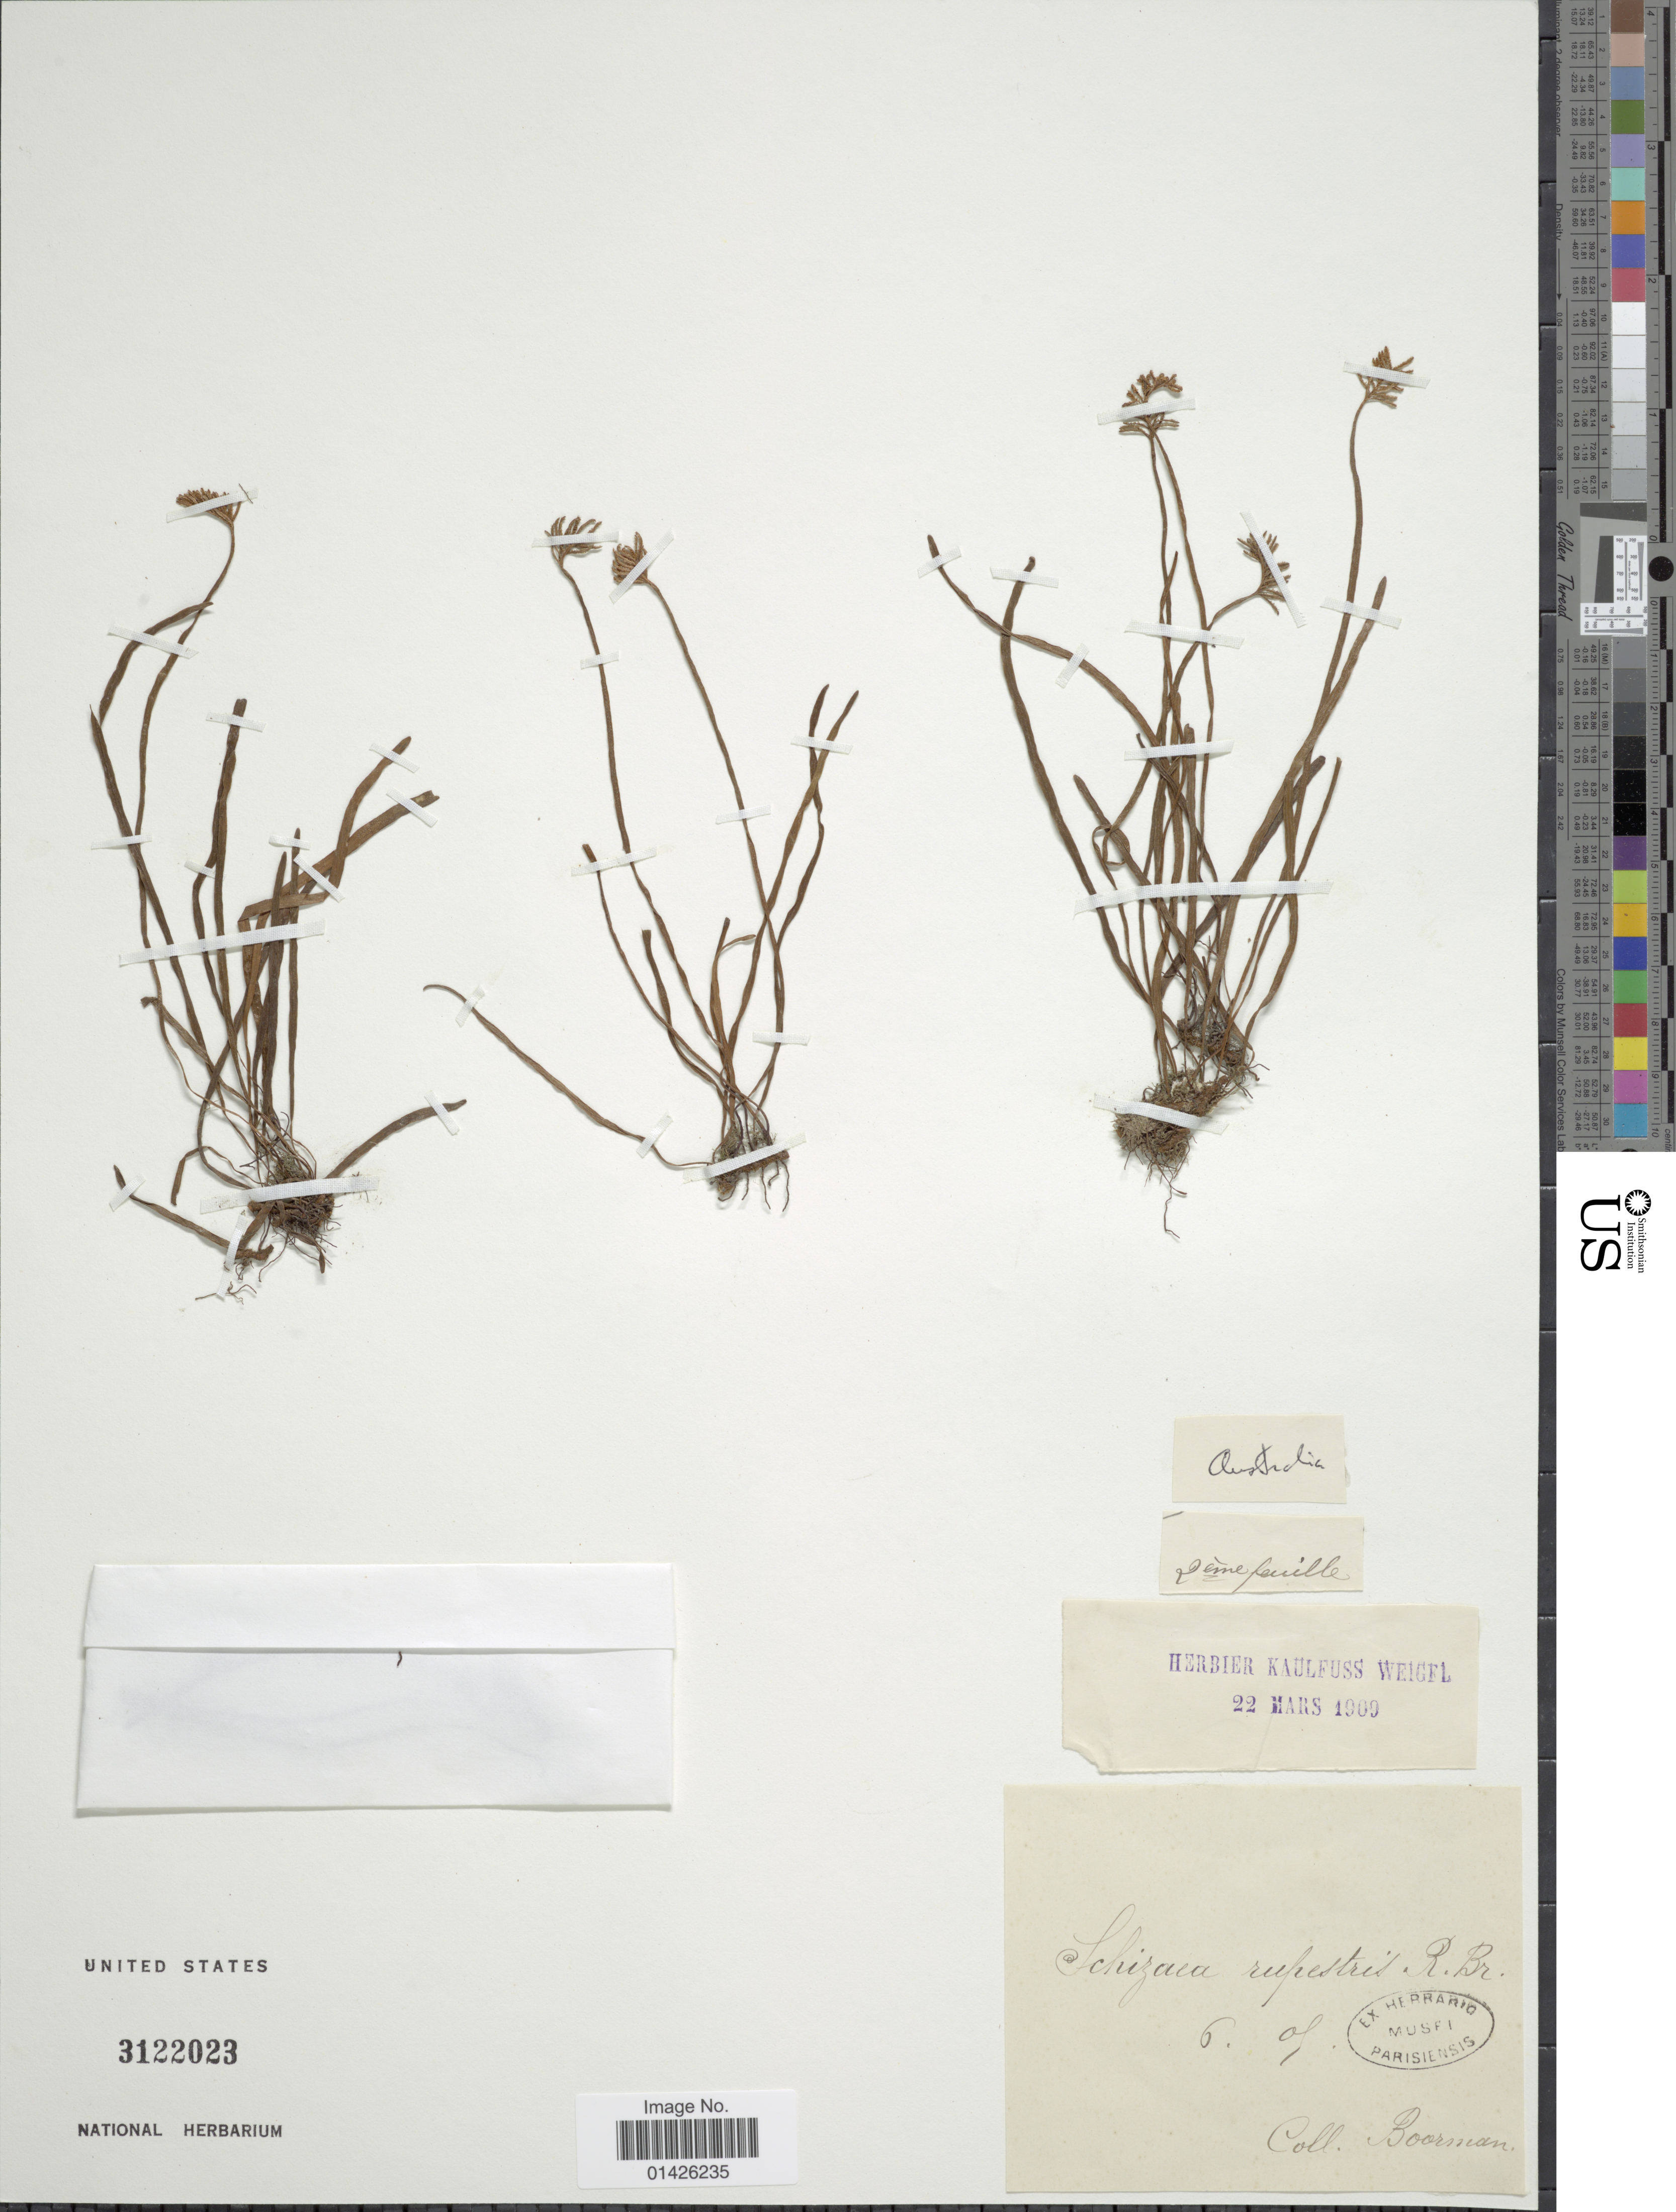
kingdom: Plantae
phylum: Tracheophyta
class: Polypodiopsida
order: Schizaeales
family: Schizaeaceae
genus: Schizaea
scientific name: Schizaea rupestris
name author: R. Br.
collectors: -. Boorman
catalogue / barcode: US 3122023